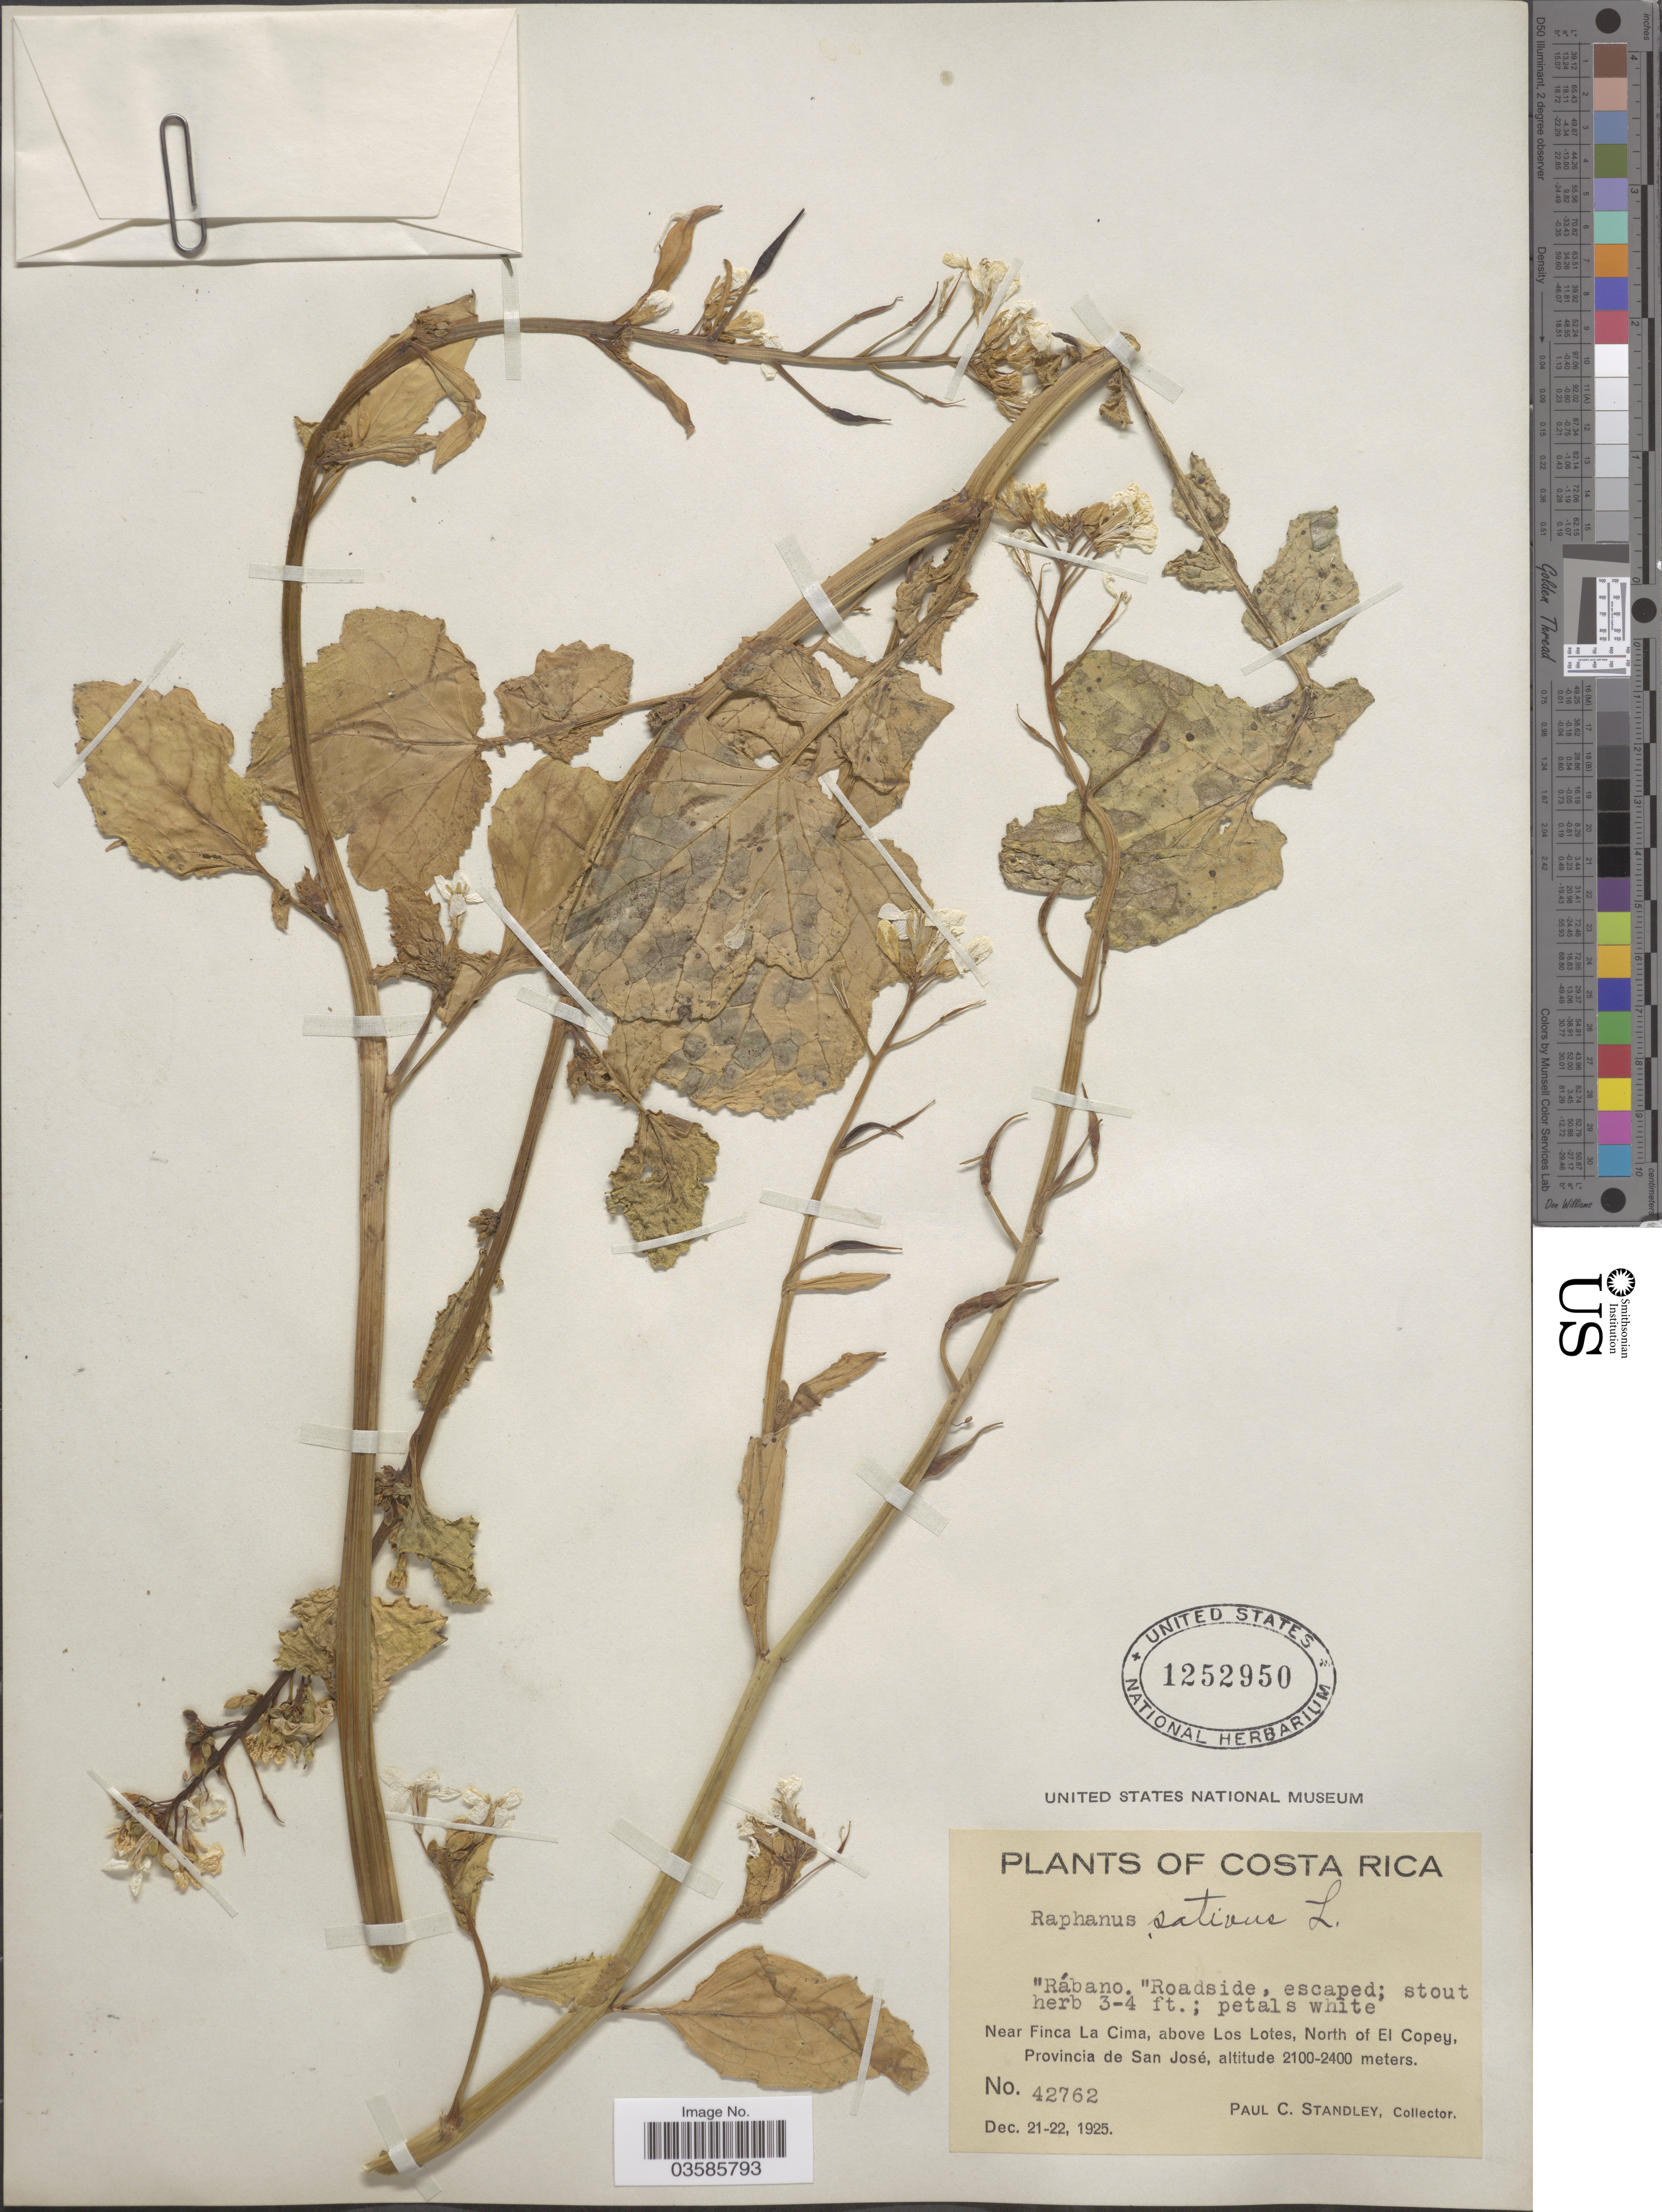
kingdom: Plantae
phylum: Tracheophyta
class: Magnoliopsida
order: Brassicales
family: Brassicaceae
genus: Raphanus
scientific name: Raphanus sativus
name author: L.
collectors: P. C. Standley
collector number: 42762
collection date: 1925-12-21/1925-12-22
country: Costa Rica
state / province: San José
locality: Near Finca La Cima, above Los Lotes, North of El Copey.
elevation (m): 2100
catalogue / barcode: US 1252950